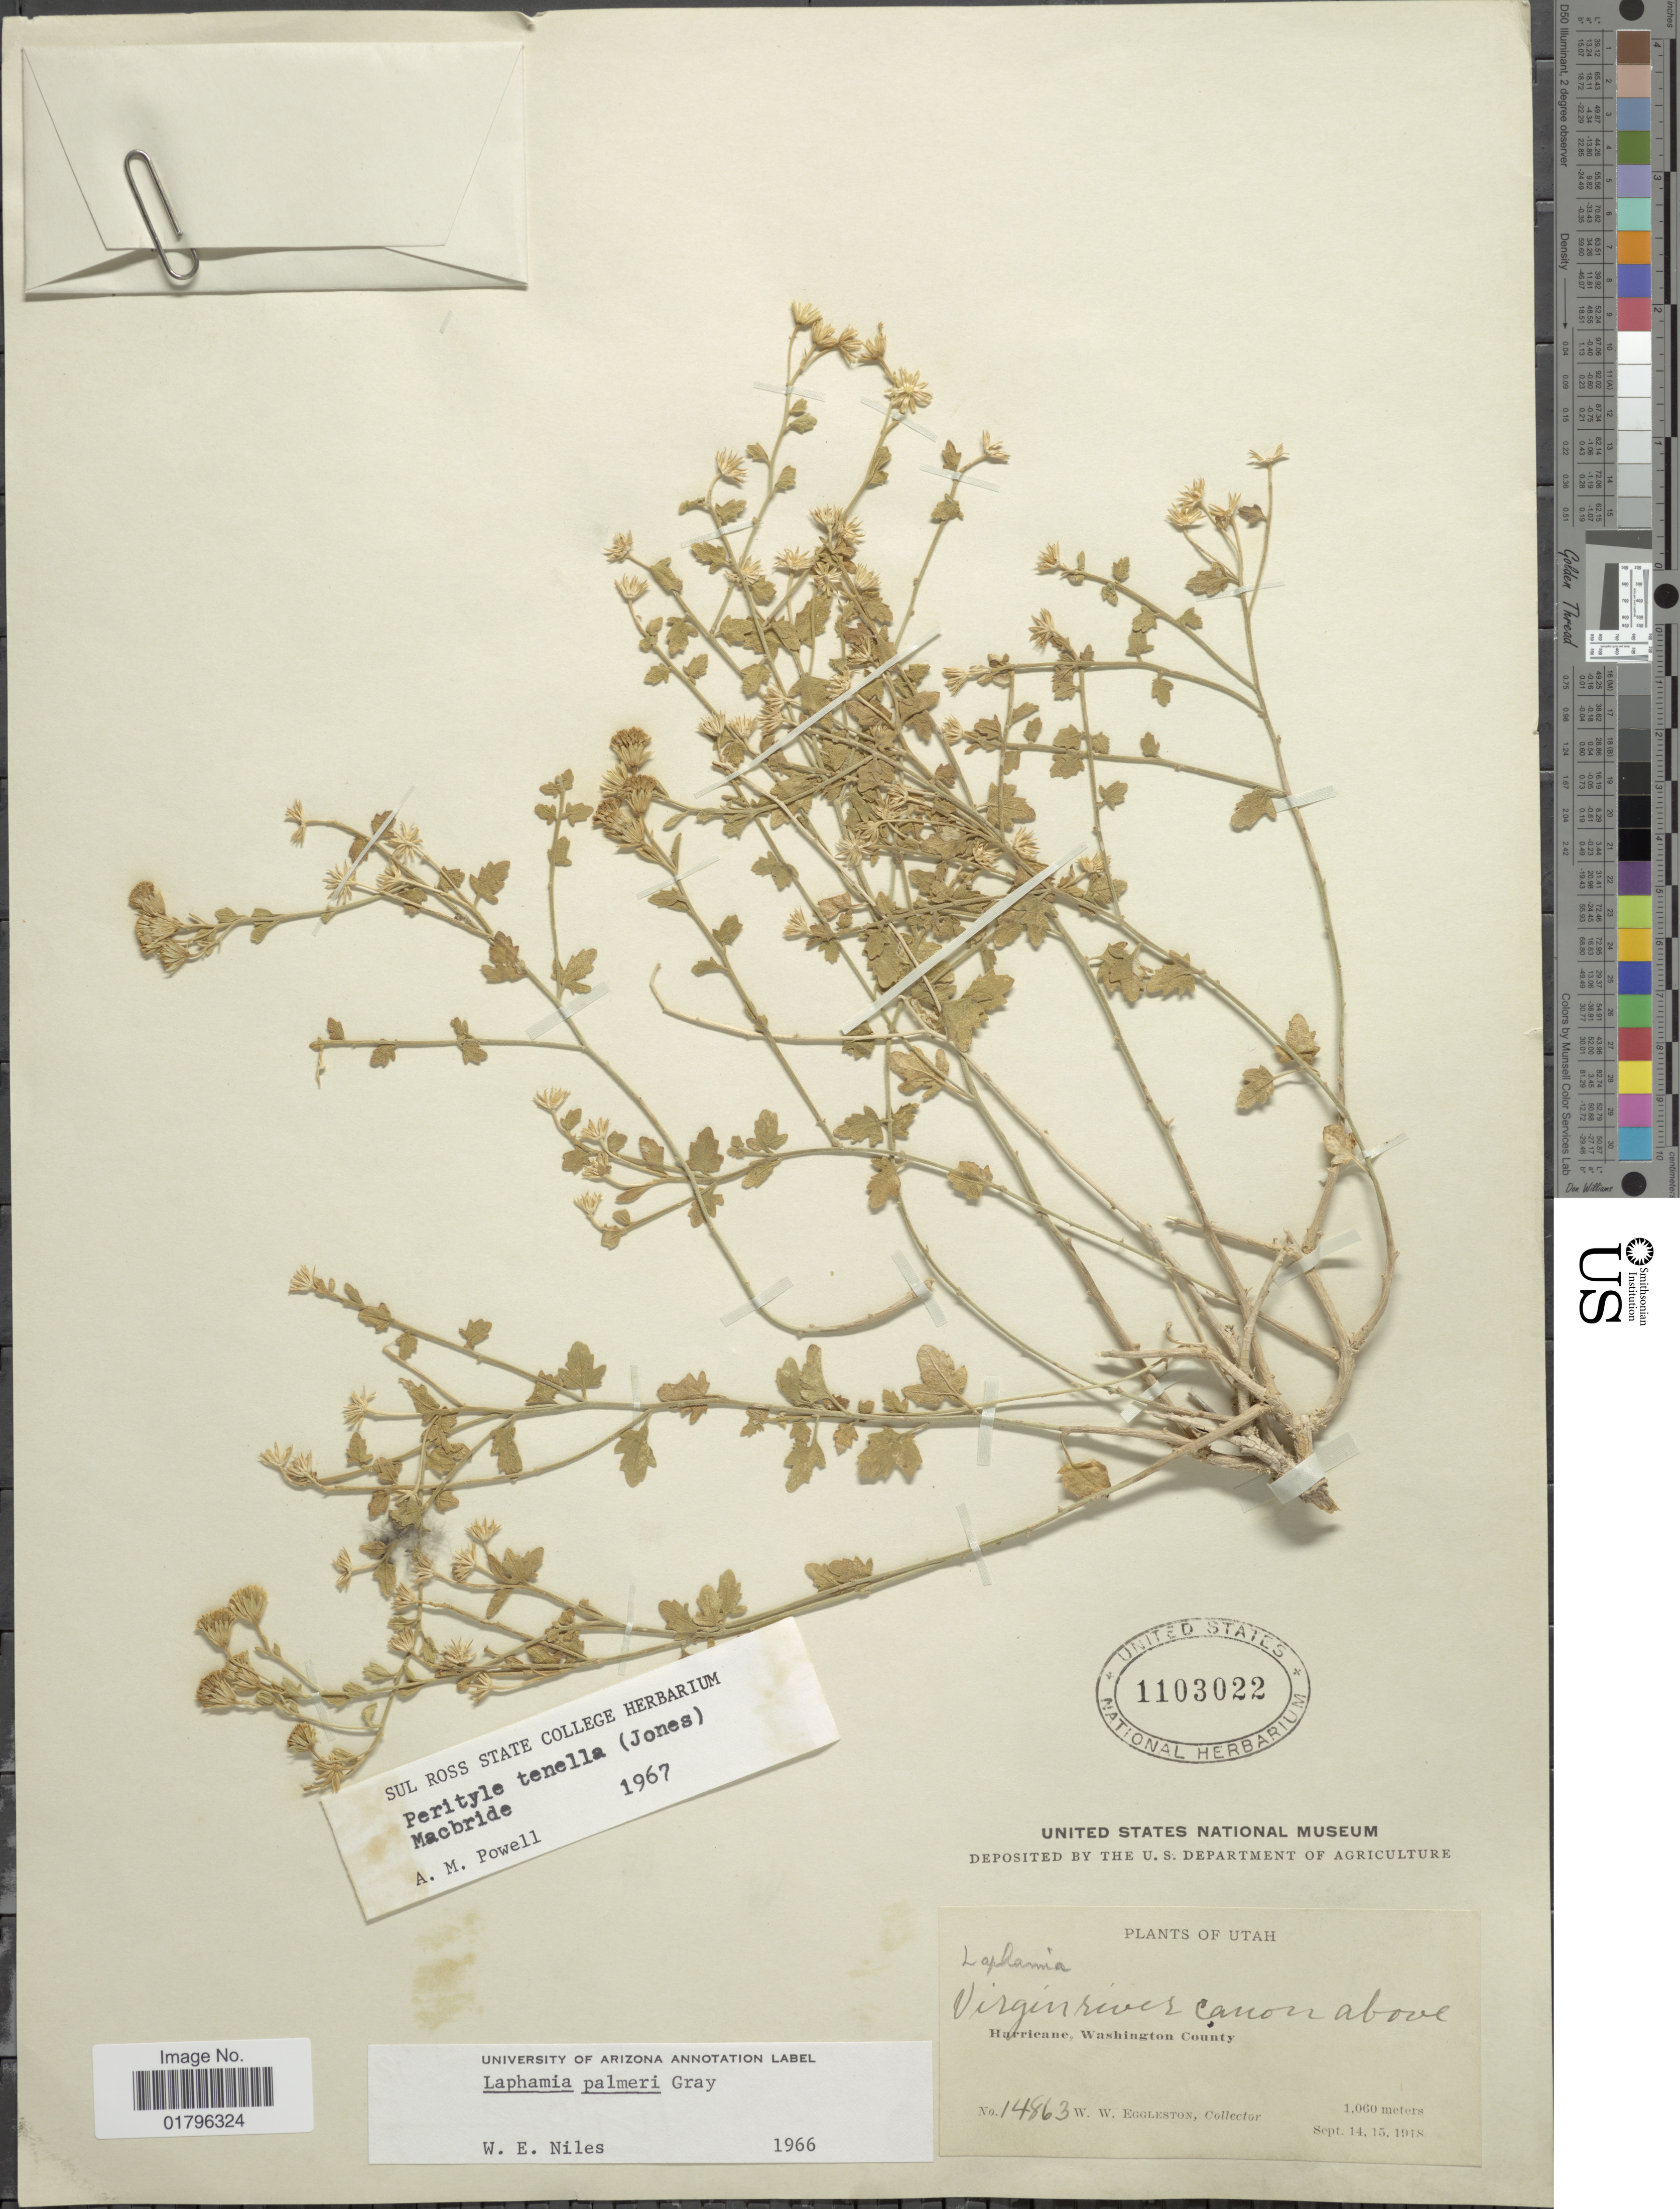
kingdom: Plantae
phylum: Tracheophyta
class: Magnoliopsida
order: Asterales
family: Asteraceae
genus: Perityle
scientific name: Perityle tenella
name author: J.F. Macbr.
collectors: W. W. Eggleston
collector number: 14863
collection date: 1918-09-14/1918-09-15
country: United States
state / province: Utah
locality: Hurricane, Washington County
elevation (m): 1060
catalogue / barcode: US 1103022